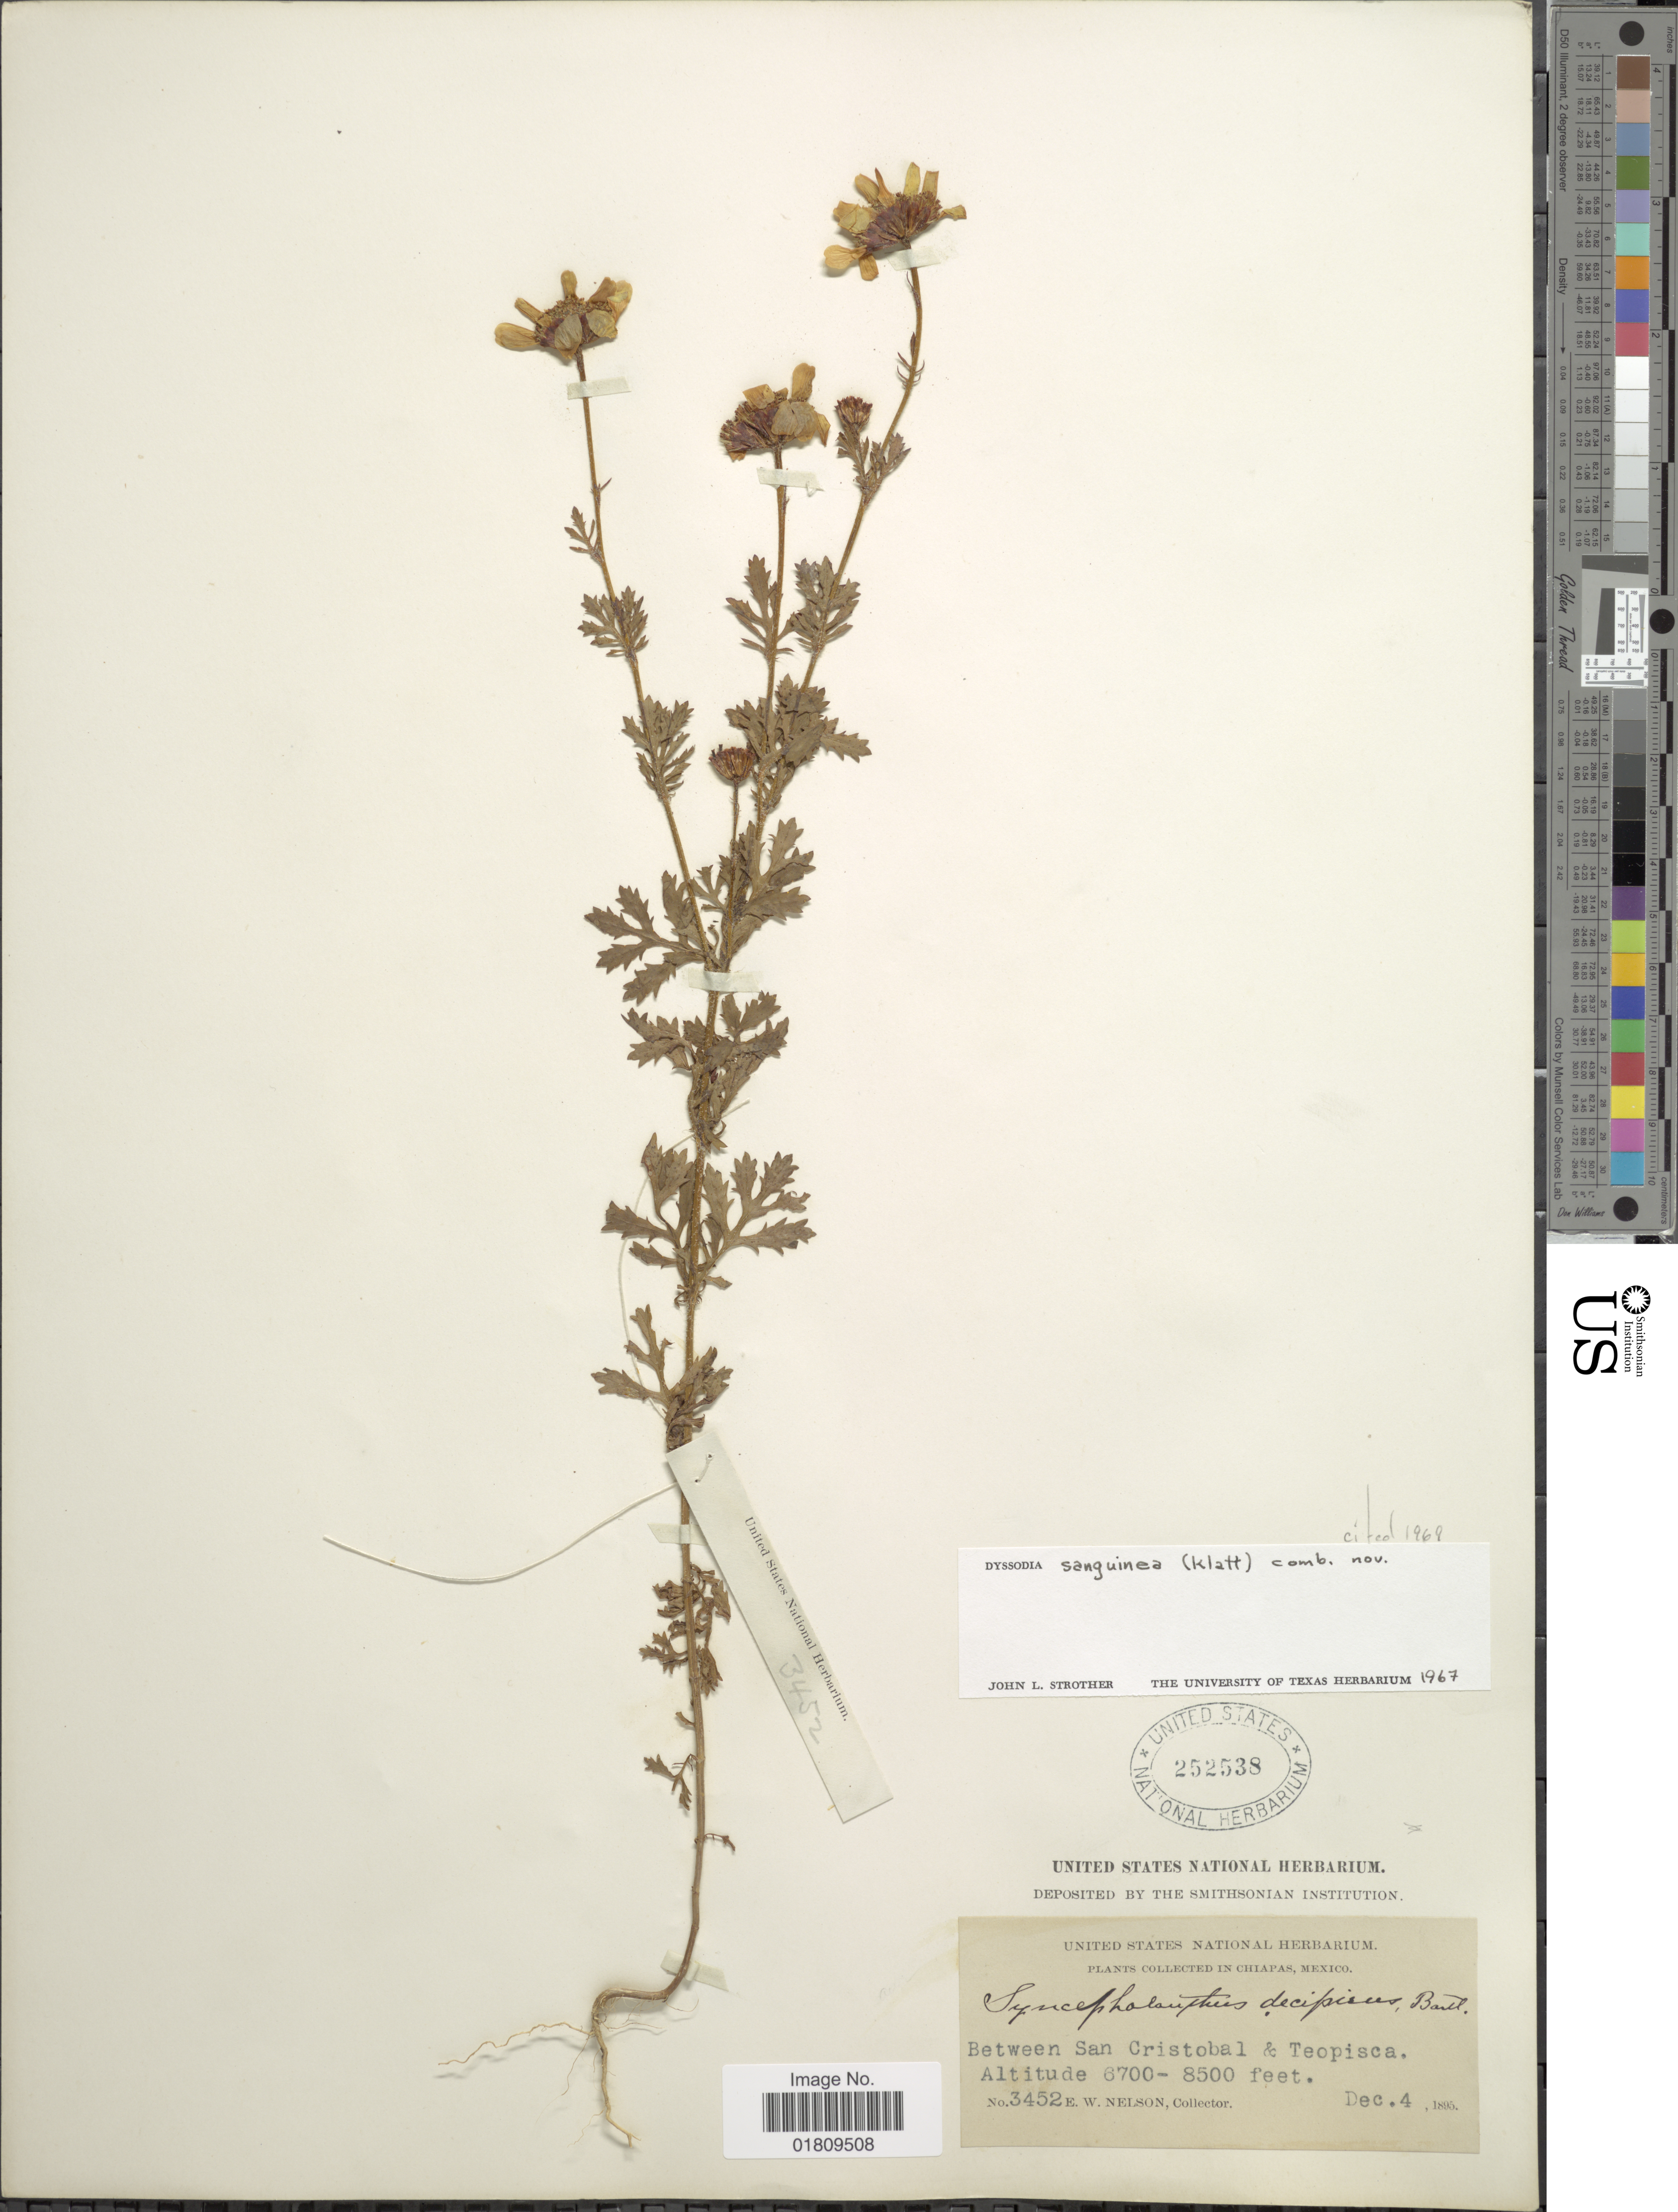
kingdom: Plantae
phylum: Tracheophyta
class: Magnoliopsida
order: Asterales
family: Asteraceae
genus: Dyssodia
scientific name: Dyssodia decipiens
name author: (Bartl.) M.C. Johnst. ex M.C. Johnst. & B.L. Turner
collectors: E. W. Nelson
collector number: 3452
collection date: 1895-12-04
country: Mexico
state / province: Chiapas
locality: Between San Cristobal & Teopisca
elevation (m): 2042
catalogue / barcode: US 252538